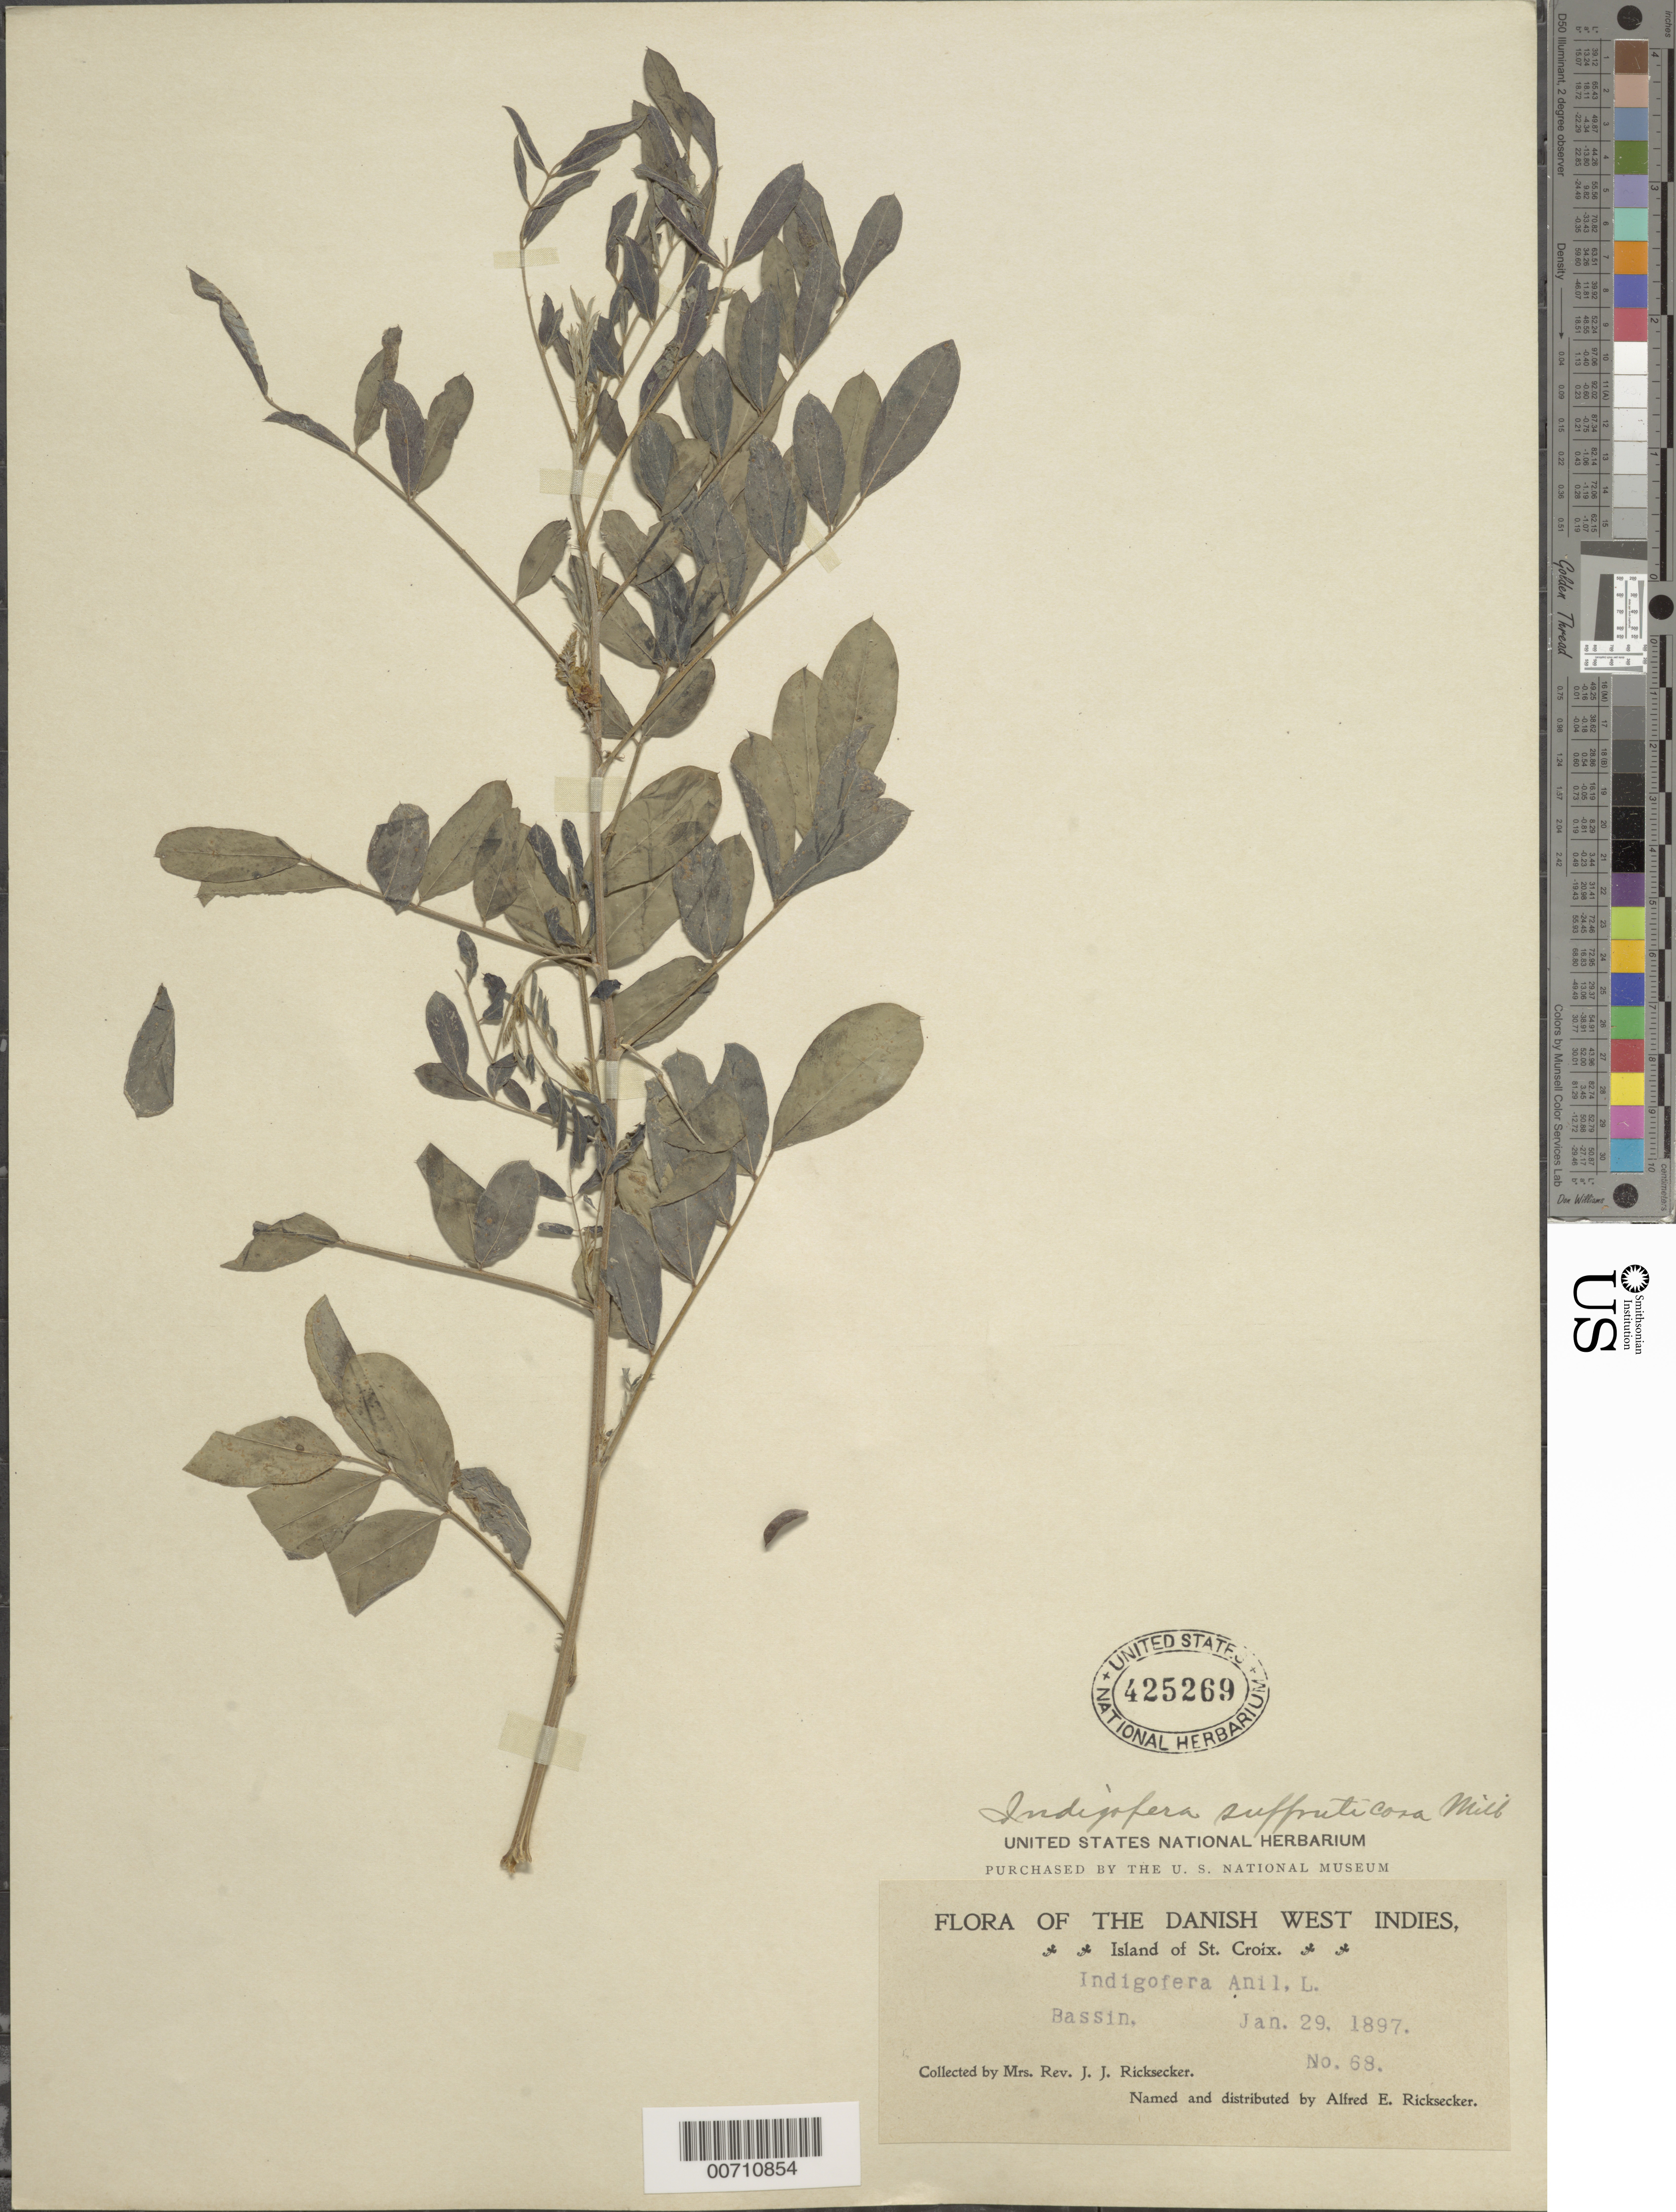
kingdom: Plantae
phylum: Tracheophyta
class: Magnoliopsida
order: Fabales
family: Fabaceae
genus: Indigofera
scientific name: Indigofera suffruticosa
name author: Mill.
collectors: Mrs. J. J. Ricksecker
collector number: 68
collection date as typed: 29 Jan 1897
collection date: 1897-01-29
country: U.S. Virgin Islands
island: St. Croix Island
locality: Bassin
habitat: Bassin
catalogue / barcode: US 425269